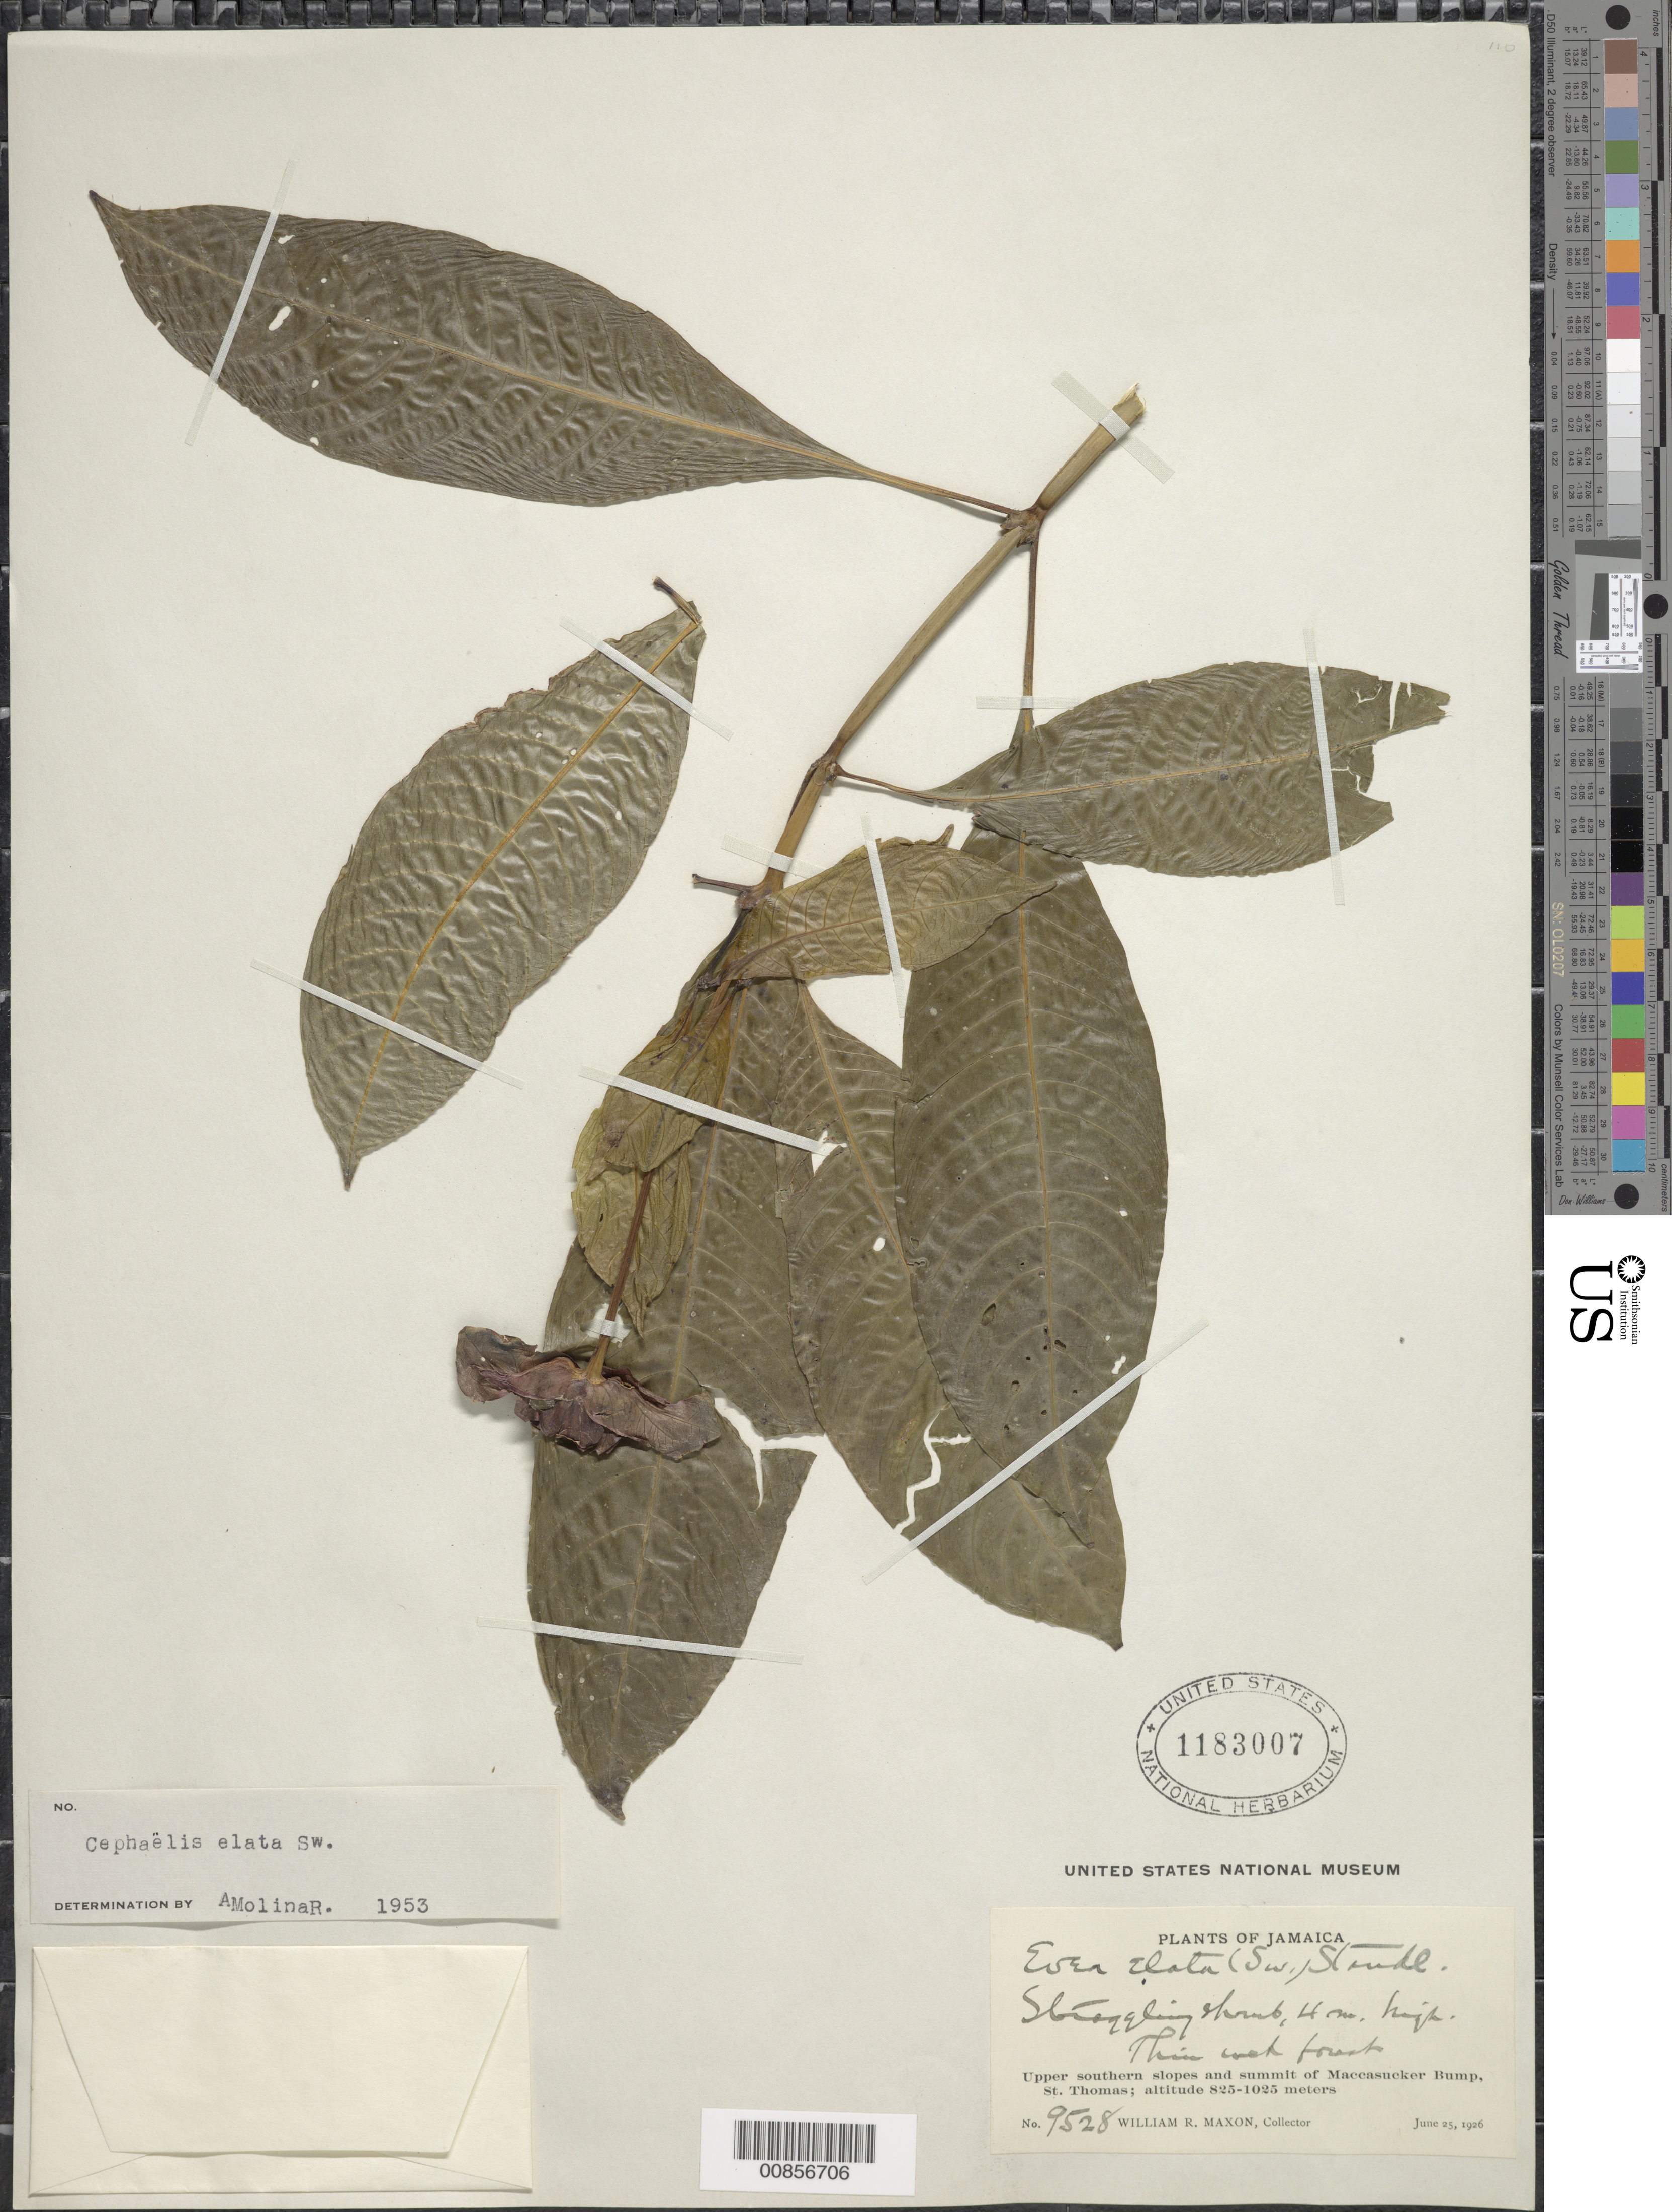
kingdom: Plantae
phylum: Tracheophyta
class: Magnoliopsida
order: Gentianales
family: Rubiaceae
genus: Psychotria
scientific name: Psychotria elata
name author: (Sw.) Hammel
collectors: W. R. Maxon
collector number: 9528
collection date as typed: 25 Jun 1926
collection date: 1926-06-25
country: Jamaica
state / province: Saint Thomas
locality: Upper southern slopes and summit of Maccasucker Bump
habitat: Thin wet forest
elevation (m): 825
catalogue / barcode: US 1183007